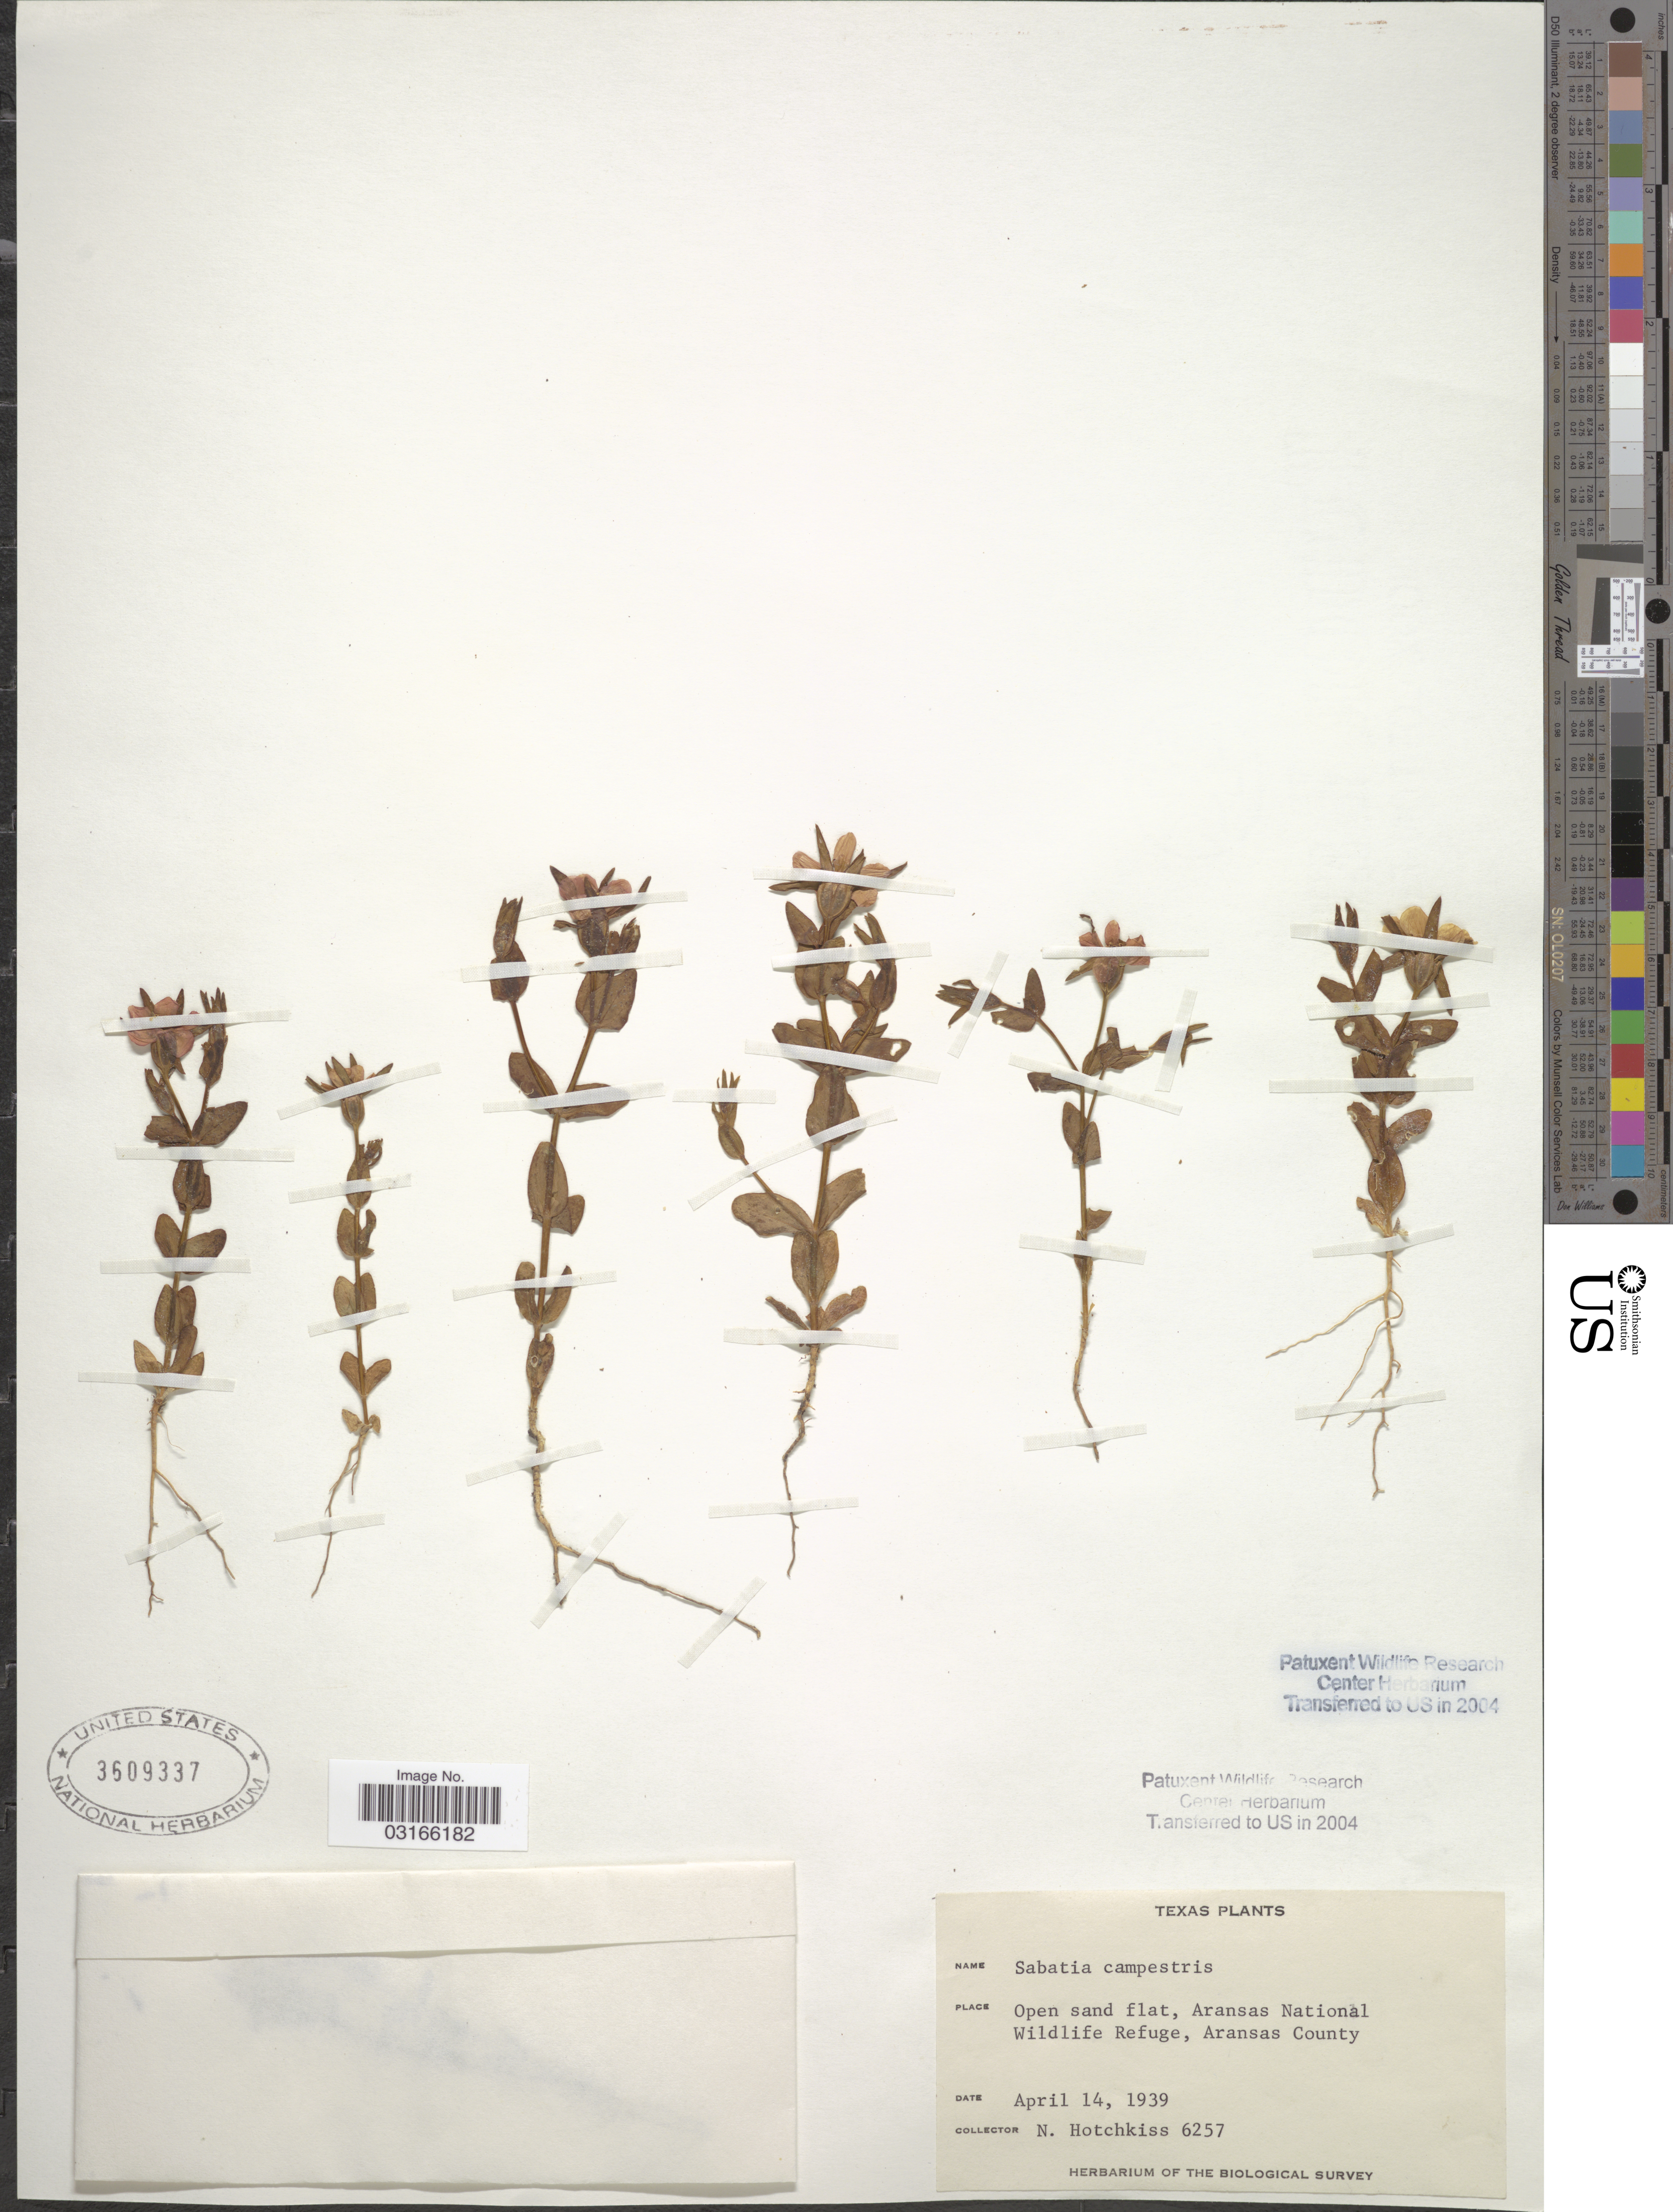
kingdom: Plantae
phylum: Tracheophyta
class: Magnoliopsida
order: Gentianales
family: Gentianaceae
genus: Sabatia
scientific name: Sabatia campestris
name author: Nutt.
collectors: N. Hotchkiss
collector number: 6257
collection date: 1939-04-14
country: United States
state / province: Texas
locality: Open sand flat, Aransas National Wildlife Refuge, Aransas County.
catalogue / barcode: US 3609337